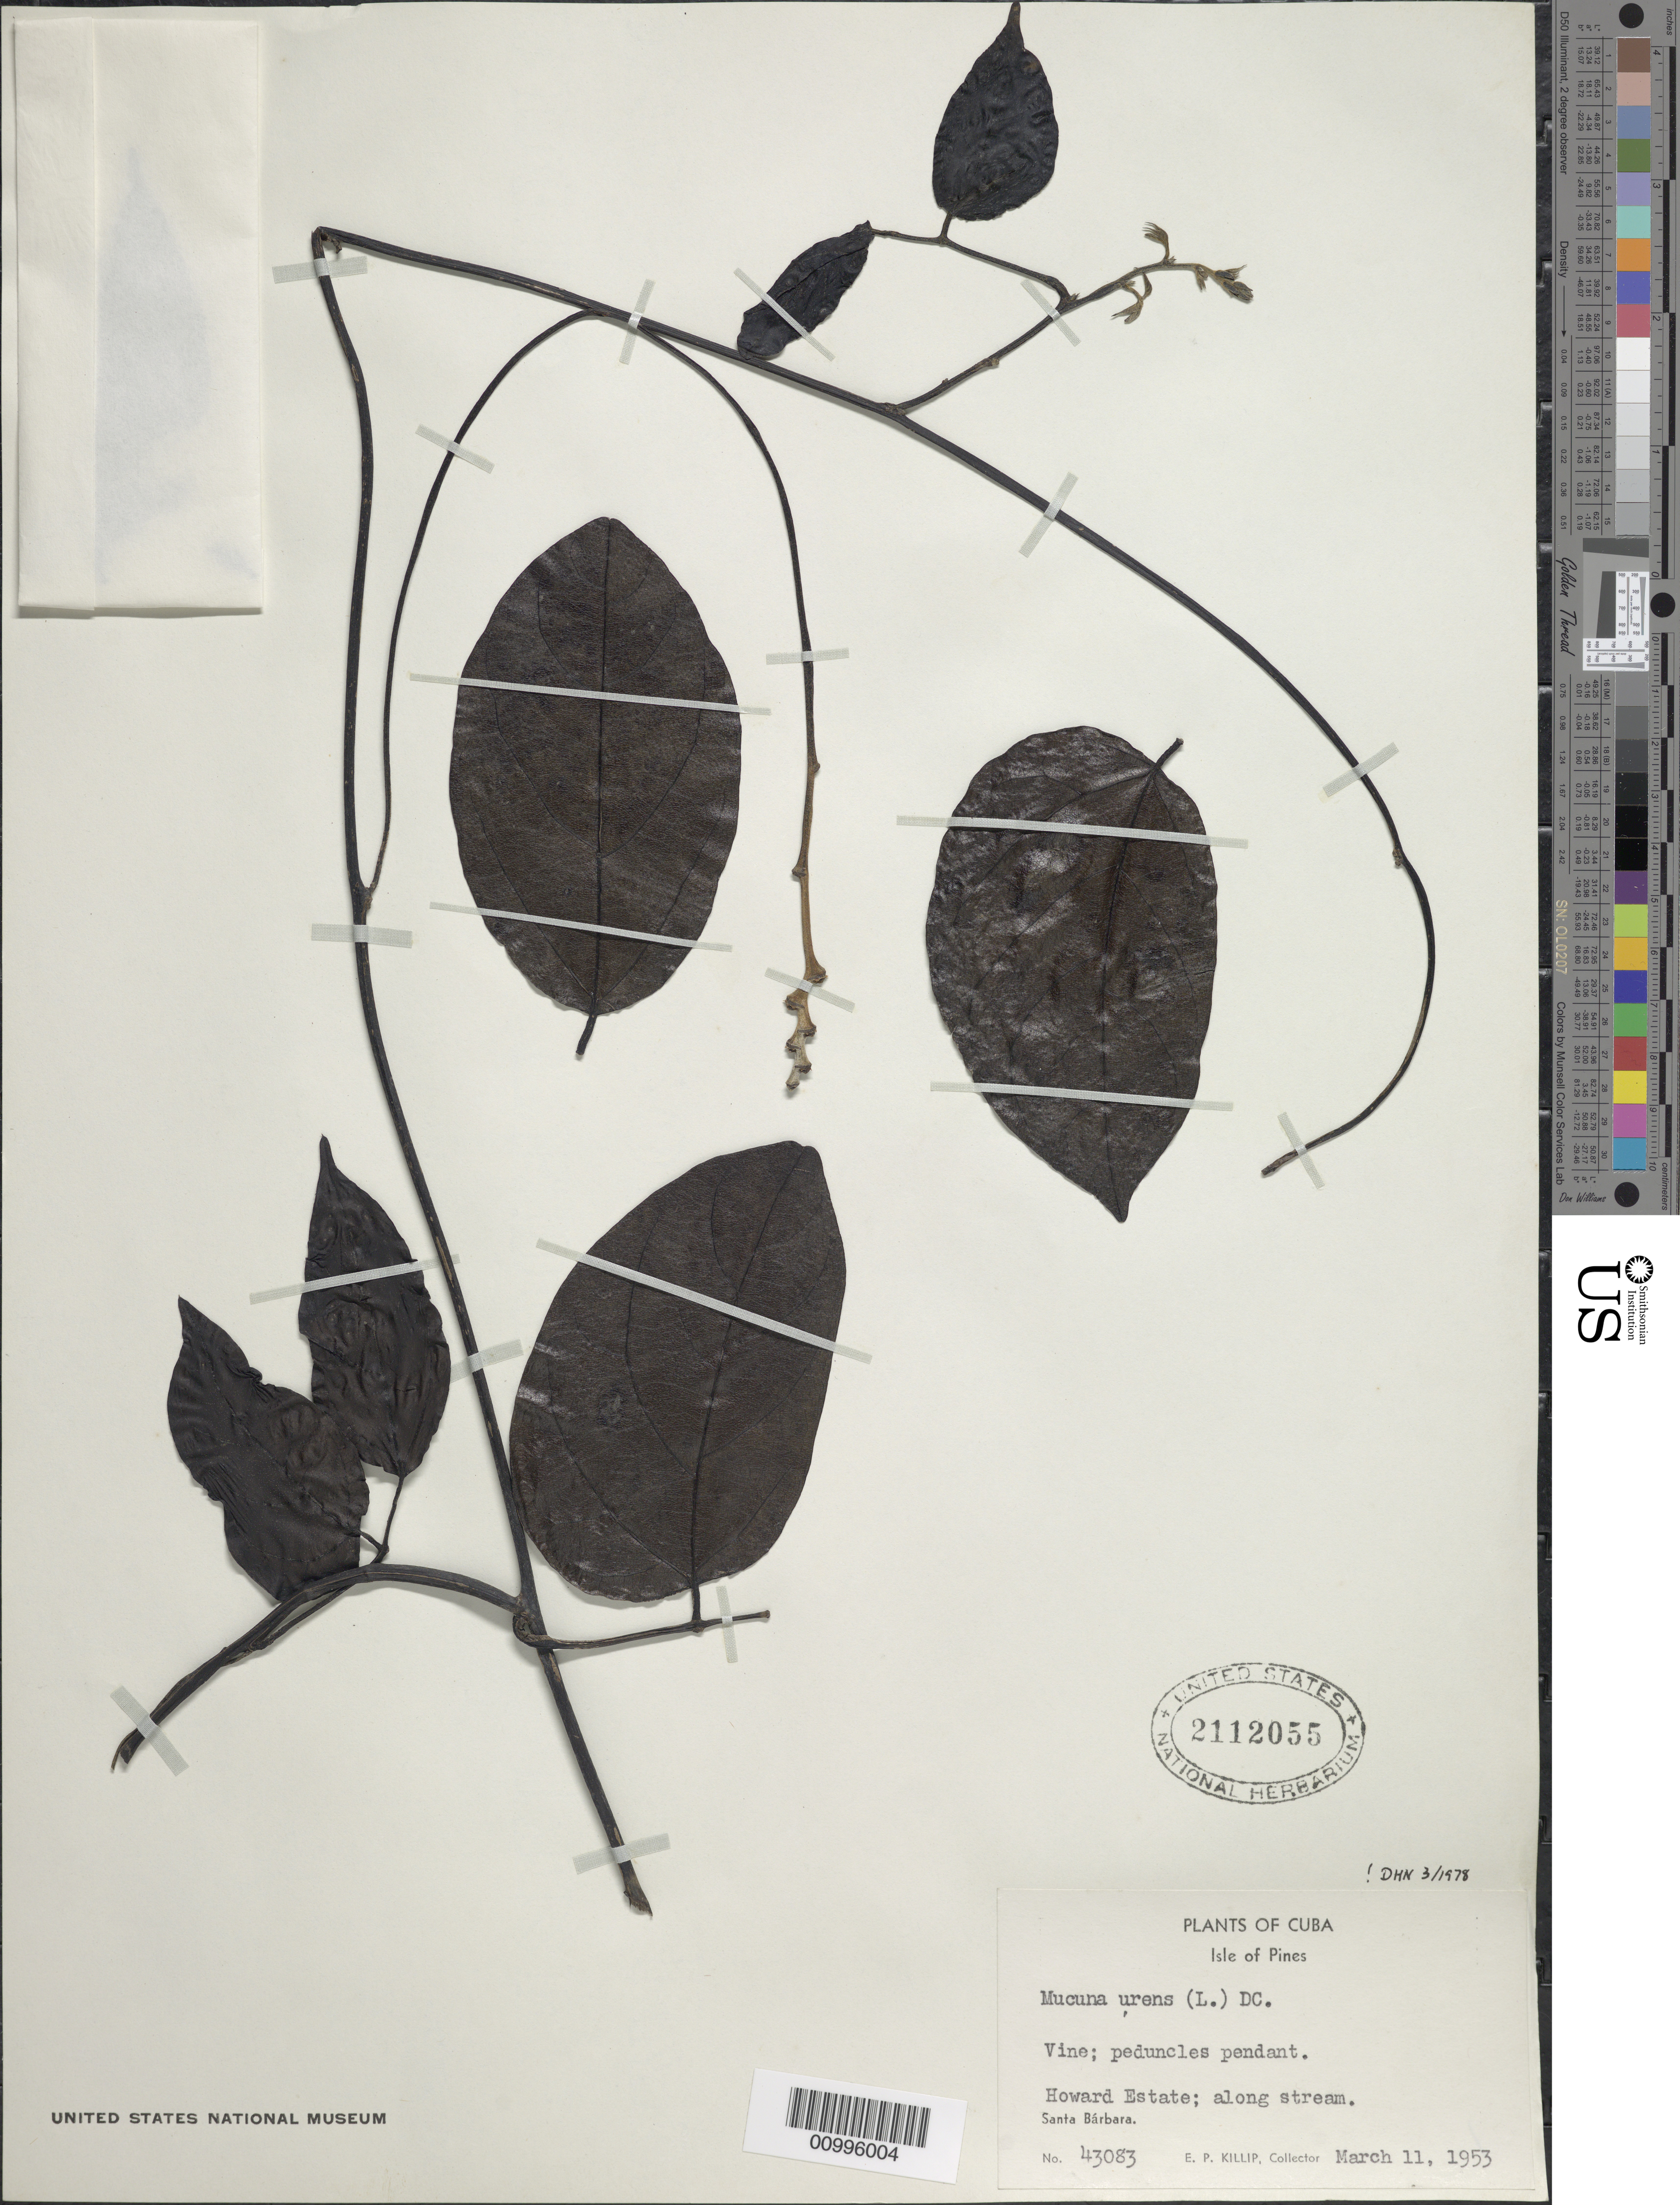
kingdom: Plantae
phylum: Tracheophyta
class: Magnoliopsida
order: Fabales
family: Fabaceae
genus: Mucuna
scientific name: Mucuna urens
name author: (L.) Medik.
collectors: E. P. Killip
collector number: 43083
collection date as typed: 11 Mar 1953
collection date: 1953-03-11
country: Cuba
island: Isla de la Juventud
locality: Howard Estates; along stream Santa Barbra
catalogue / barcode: US 2112055